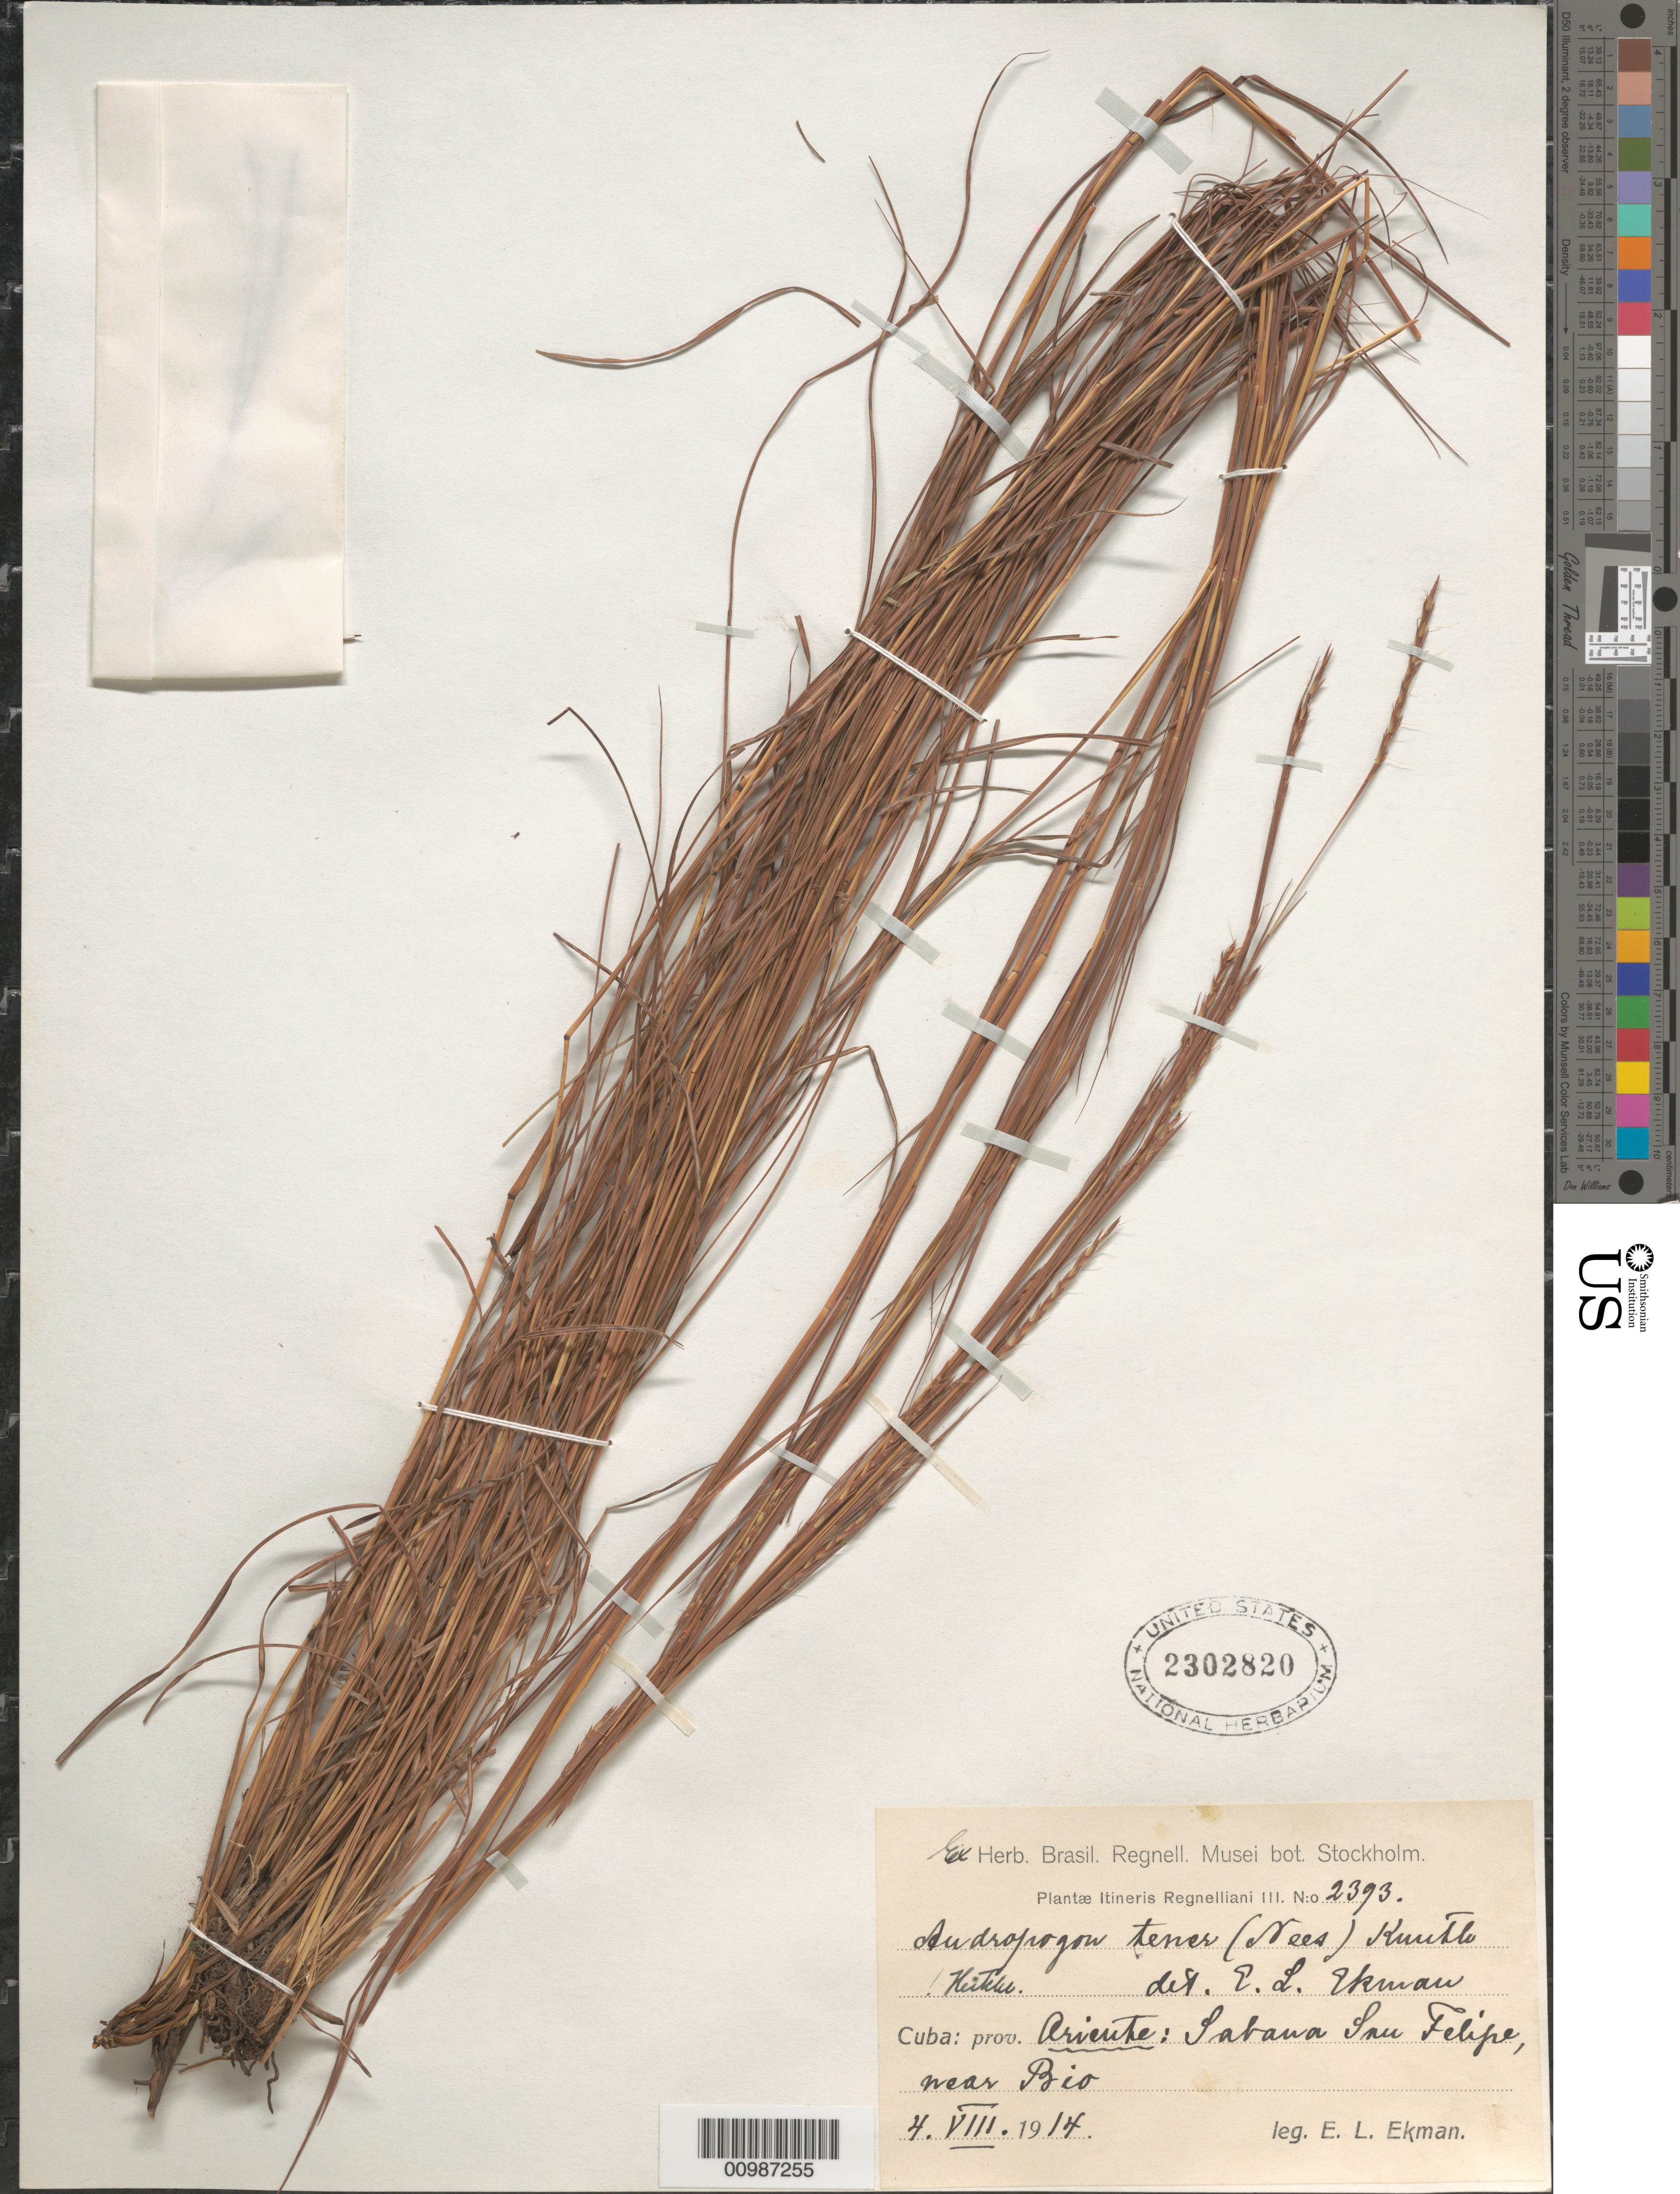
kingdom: Plantae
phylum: Tracheophyta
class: Liliopsida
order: Poales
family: Poaceae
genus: Andropogon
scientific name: Andropogon tener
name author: (Nees) Kunth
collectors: E. L. Ekman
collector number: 2393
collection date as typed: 04 Aug 1914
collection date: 1914-08-04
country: Cuba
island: Cuba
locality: Oriente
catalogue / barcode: US 2302820